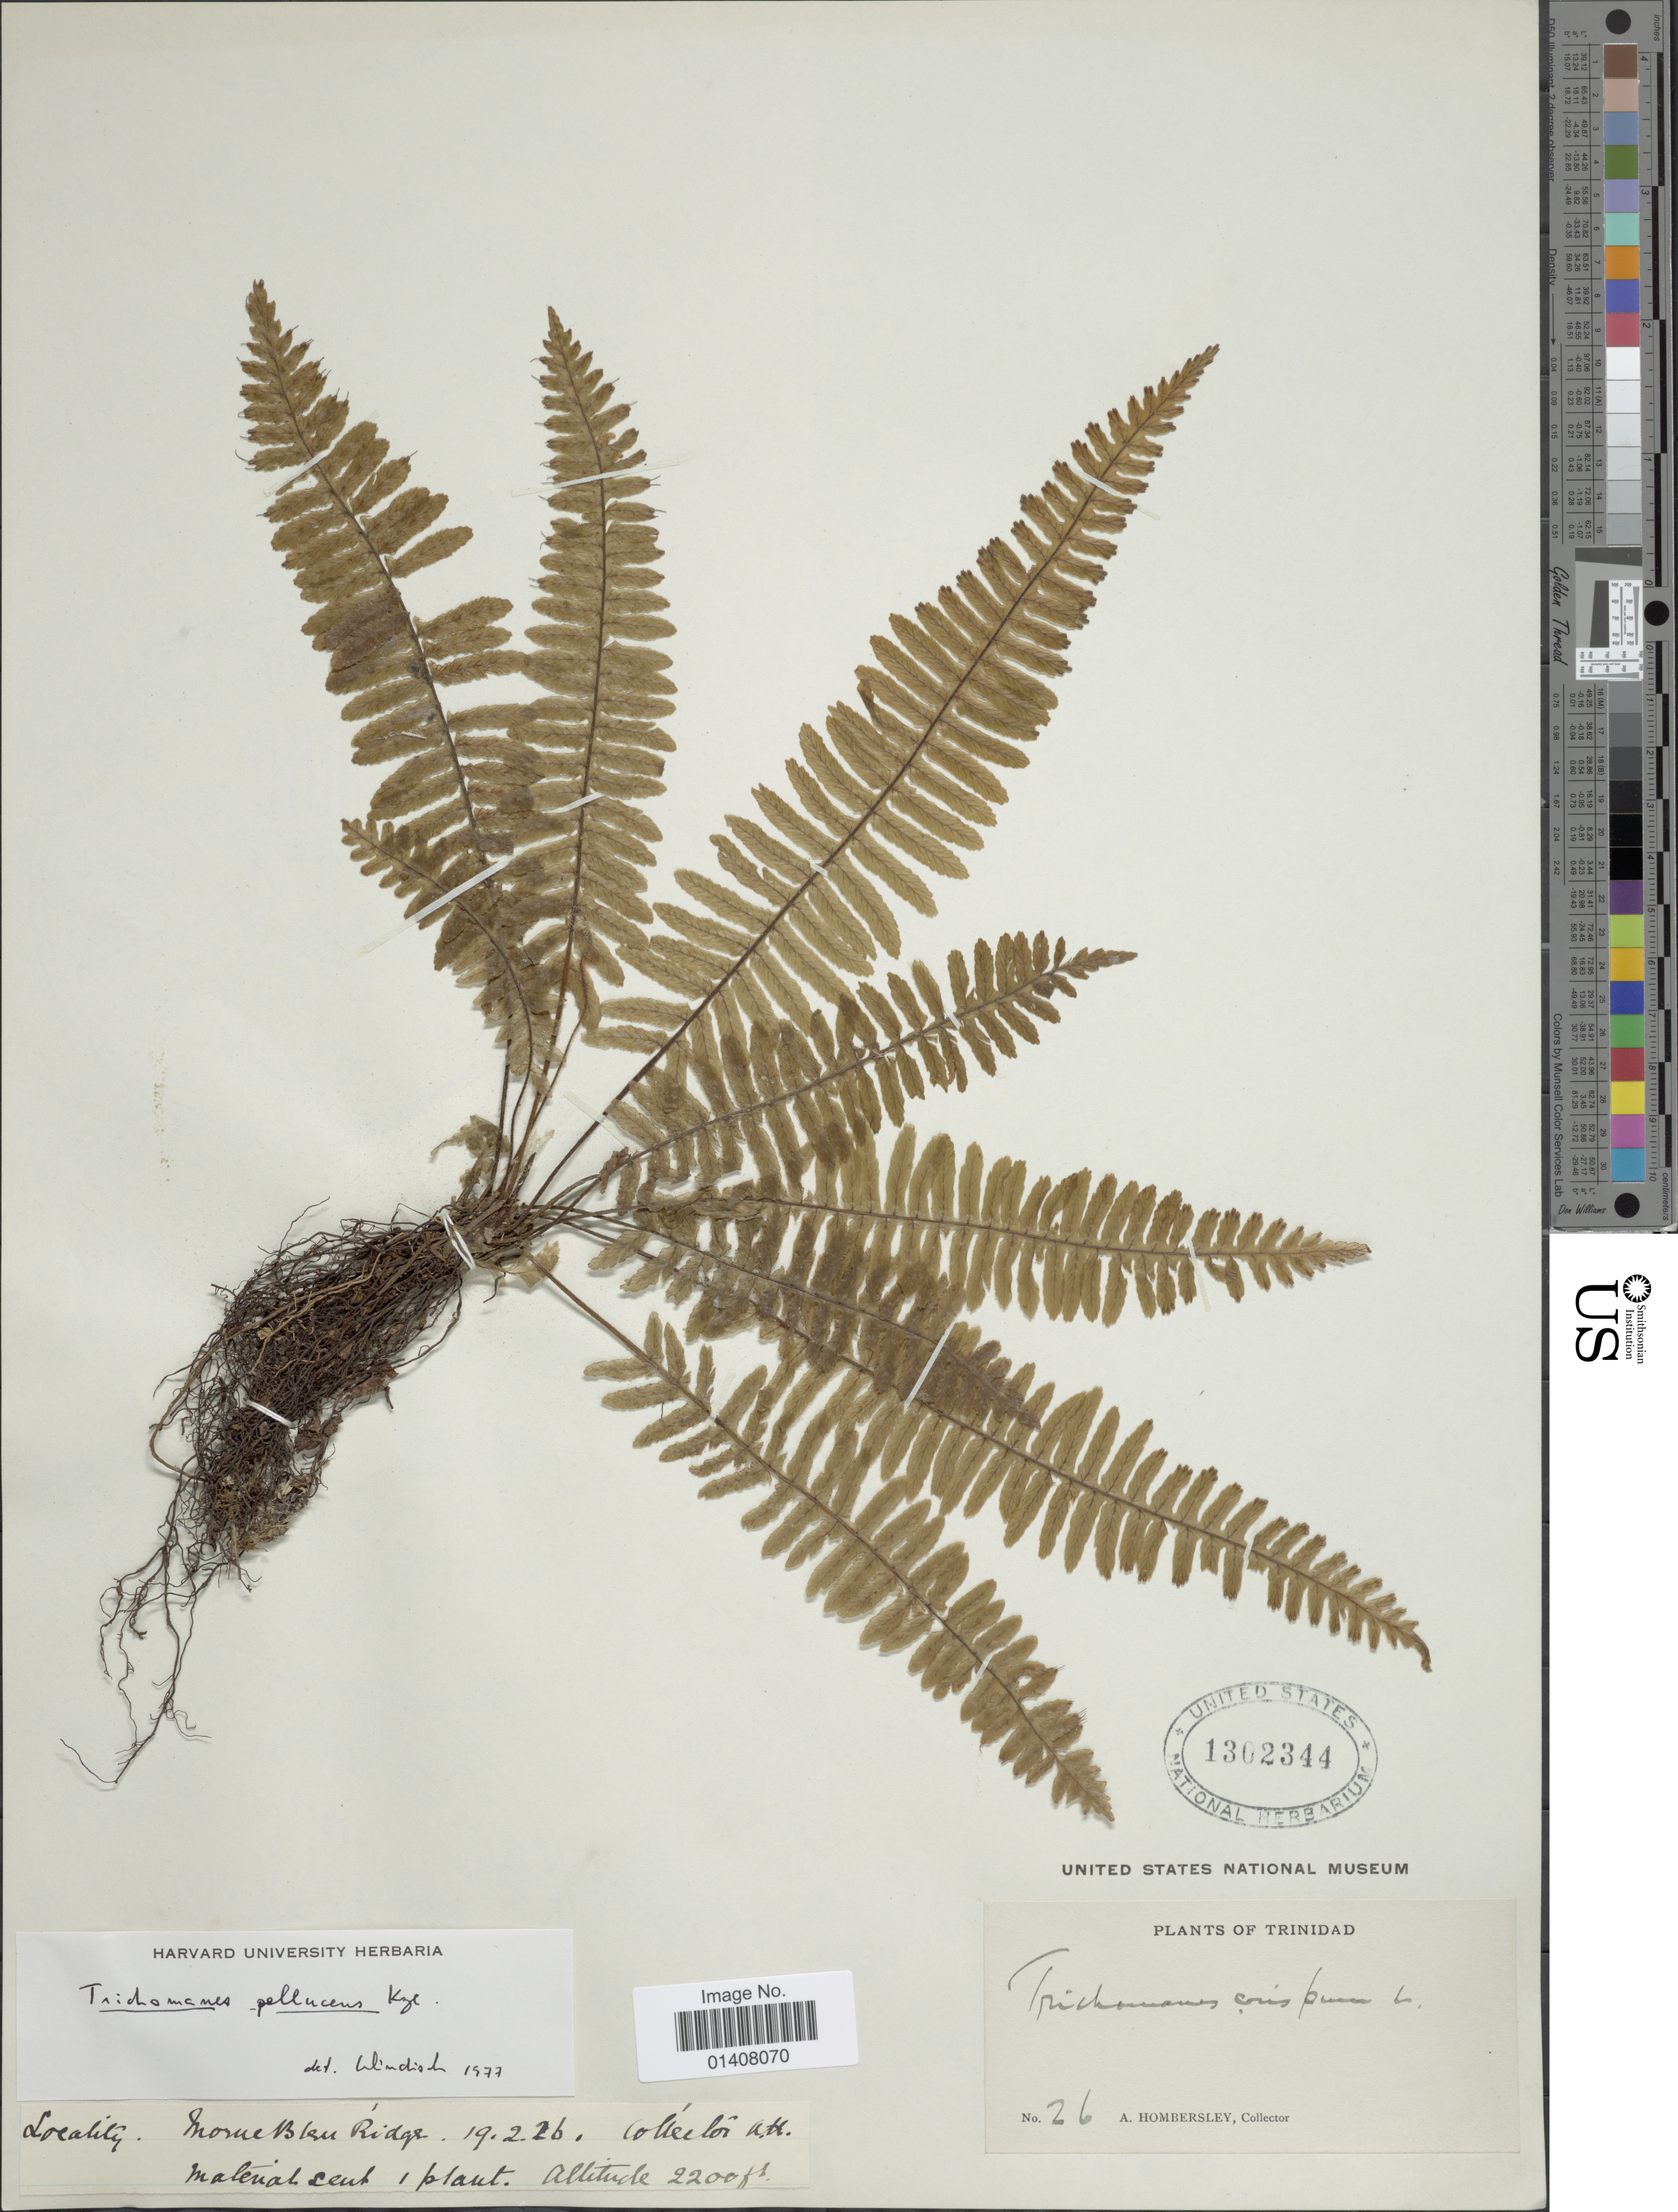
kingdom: Plantae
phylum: Tracheophyta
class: Polypodiopsida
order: Hymenophyllales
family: Hymenophyllaceae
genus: Trichomanes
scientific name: Trichomanes pellucens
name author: Kunze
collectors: A. Hombersley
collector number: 26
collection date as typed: Transcribed d/m/y: 19/2/26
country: Trinidad and Tobago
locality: Trinidad, Morne Bleu Ridge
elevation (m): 671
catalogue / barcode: US 1302344